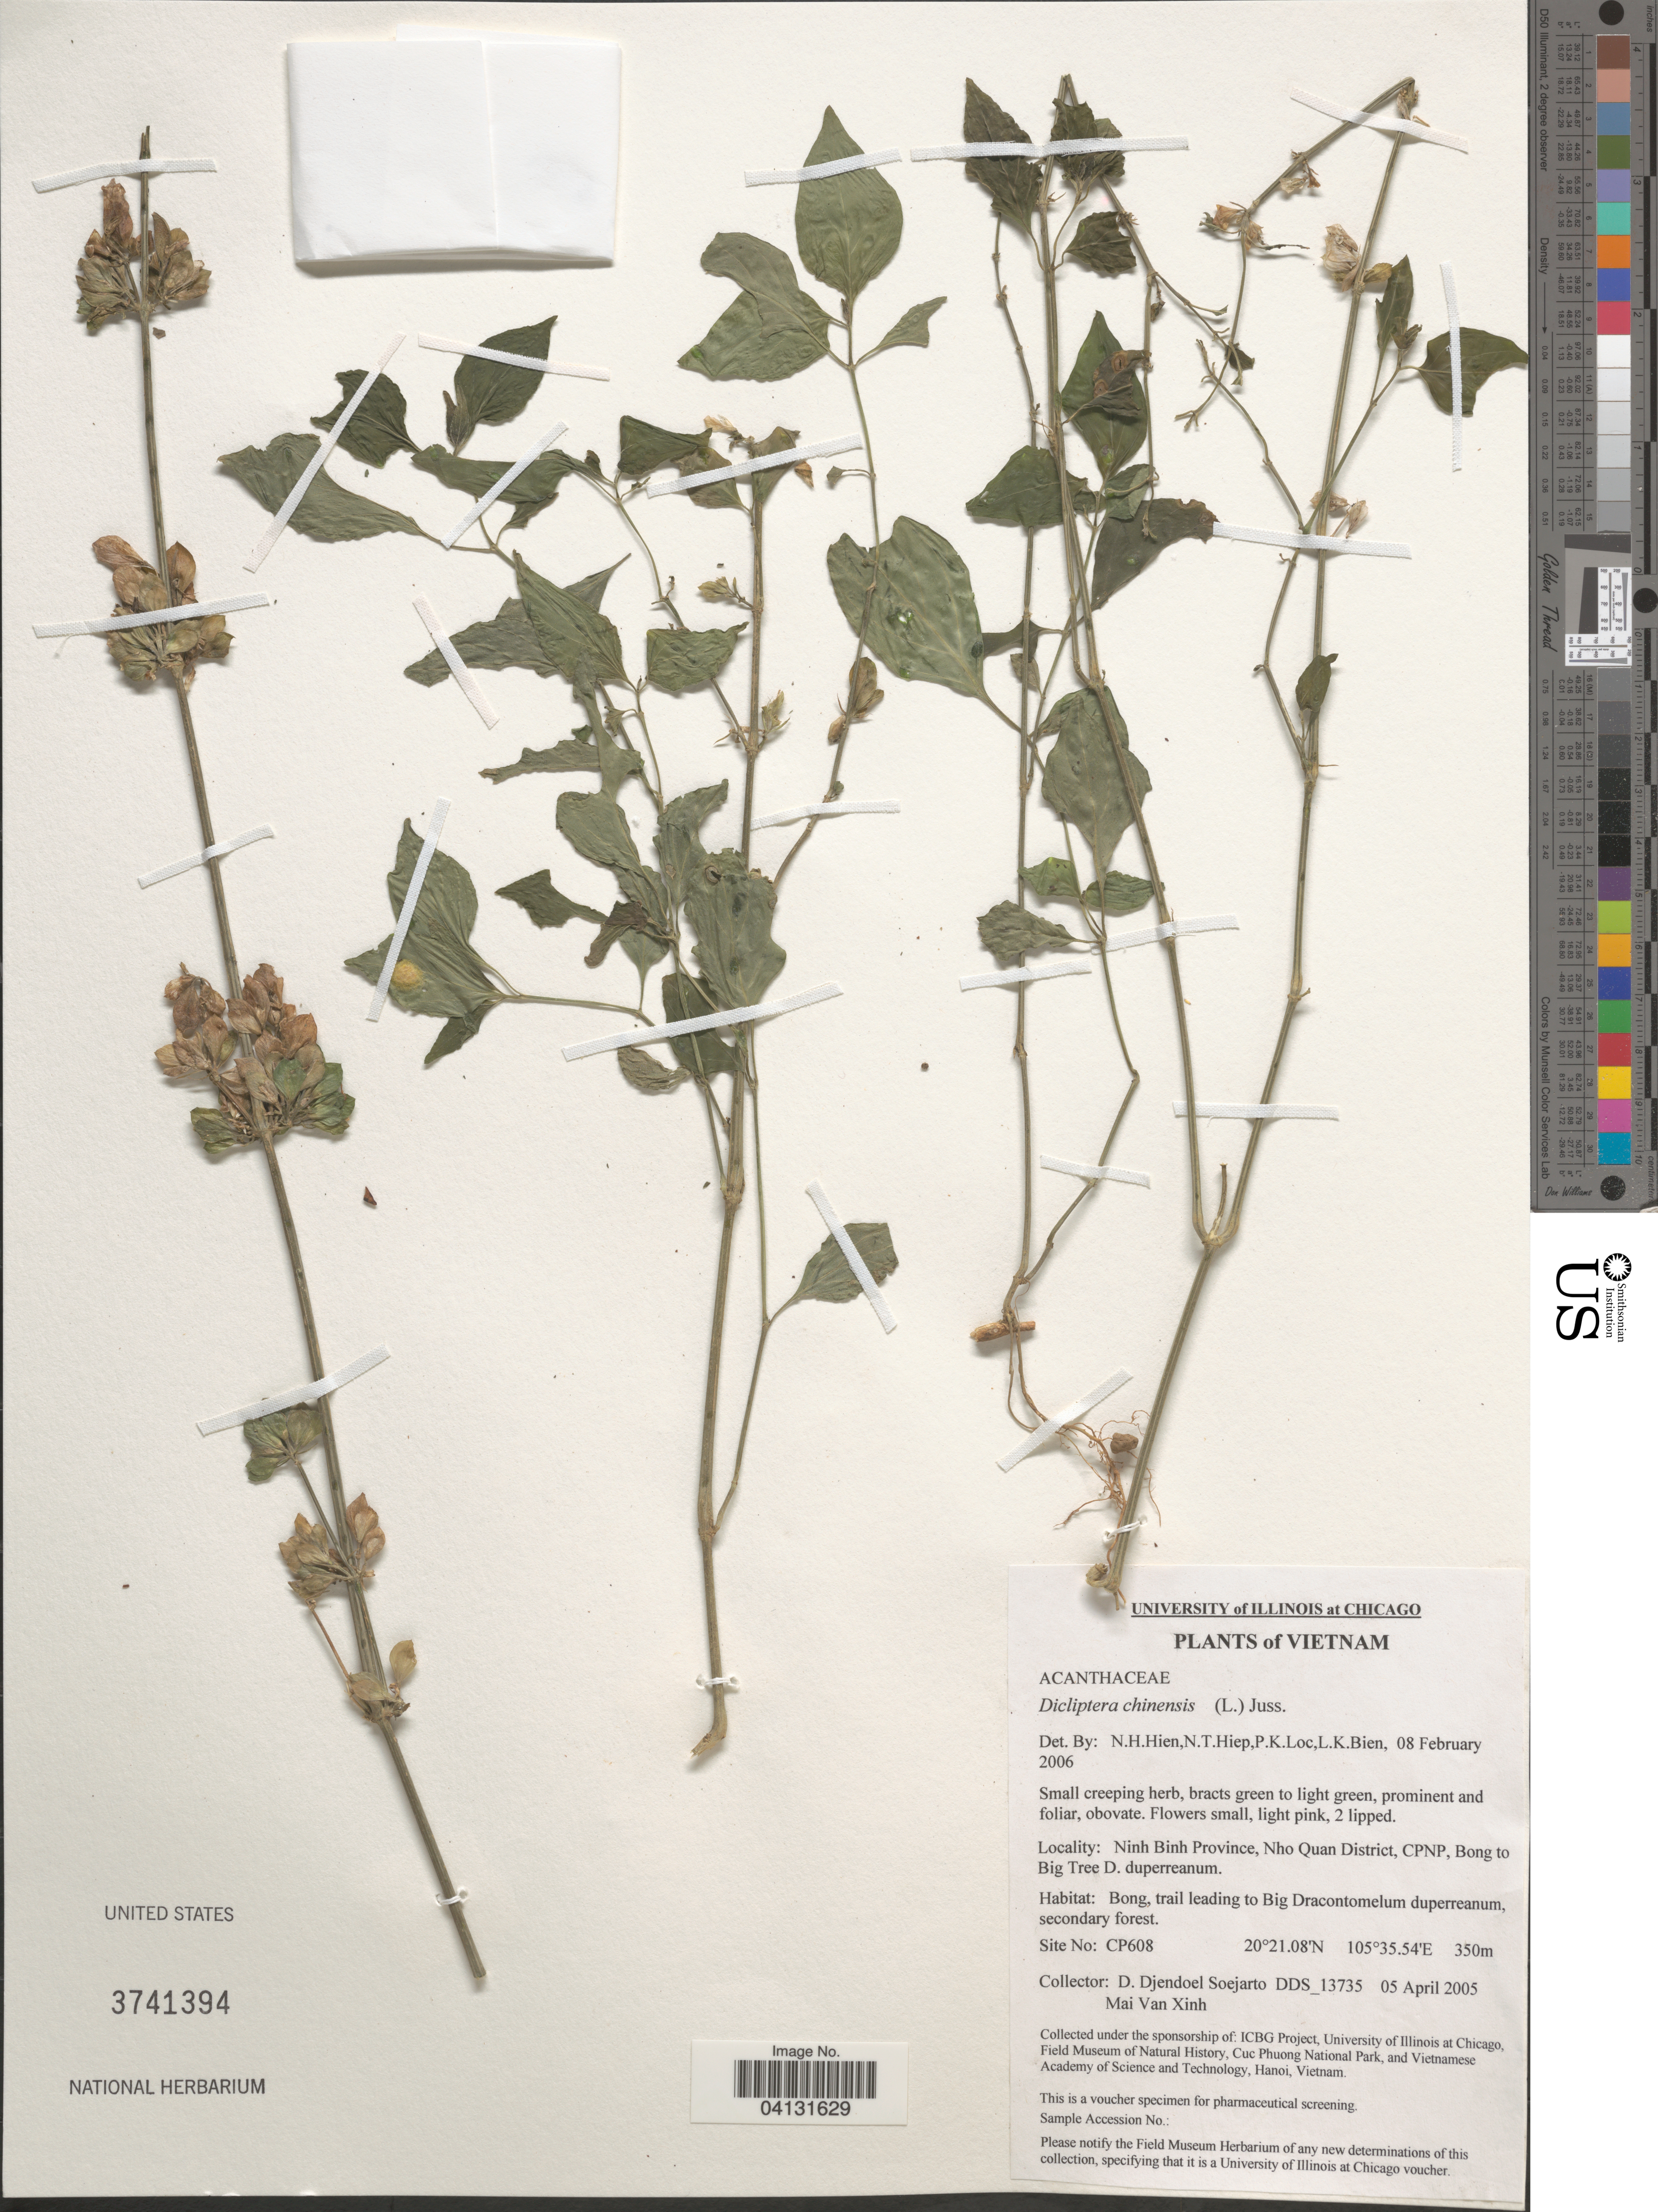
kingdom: Plantae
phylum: Tracheophyta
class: Magnoliopsida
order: Lamiales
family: Acanthaceae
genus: Dicliptera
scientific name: Dicliptera chinensis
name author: (L.) Juss.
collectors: D. D. Soejarto & M. Xinh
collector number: DDS13735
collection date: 2005-04-05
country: Vietnam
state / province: Ninh Binh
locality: Nho Quan District, CPNP, Bong to Big Tree D. duperreanum. Site No: CP608.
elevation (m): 350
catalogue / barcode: US 3741394